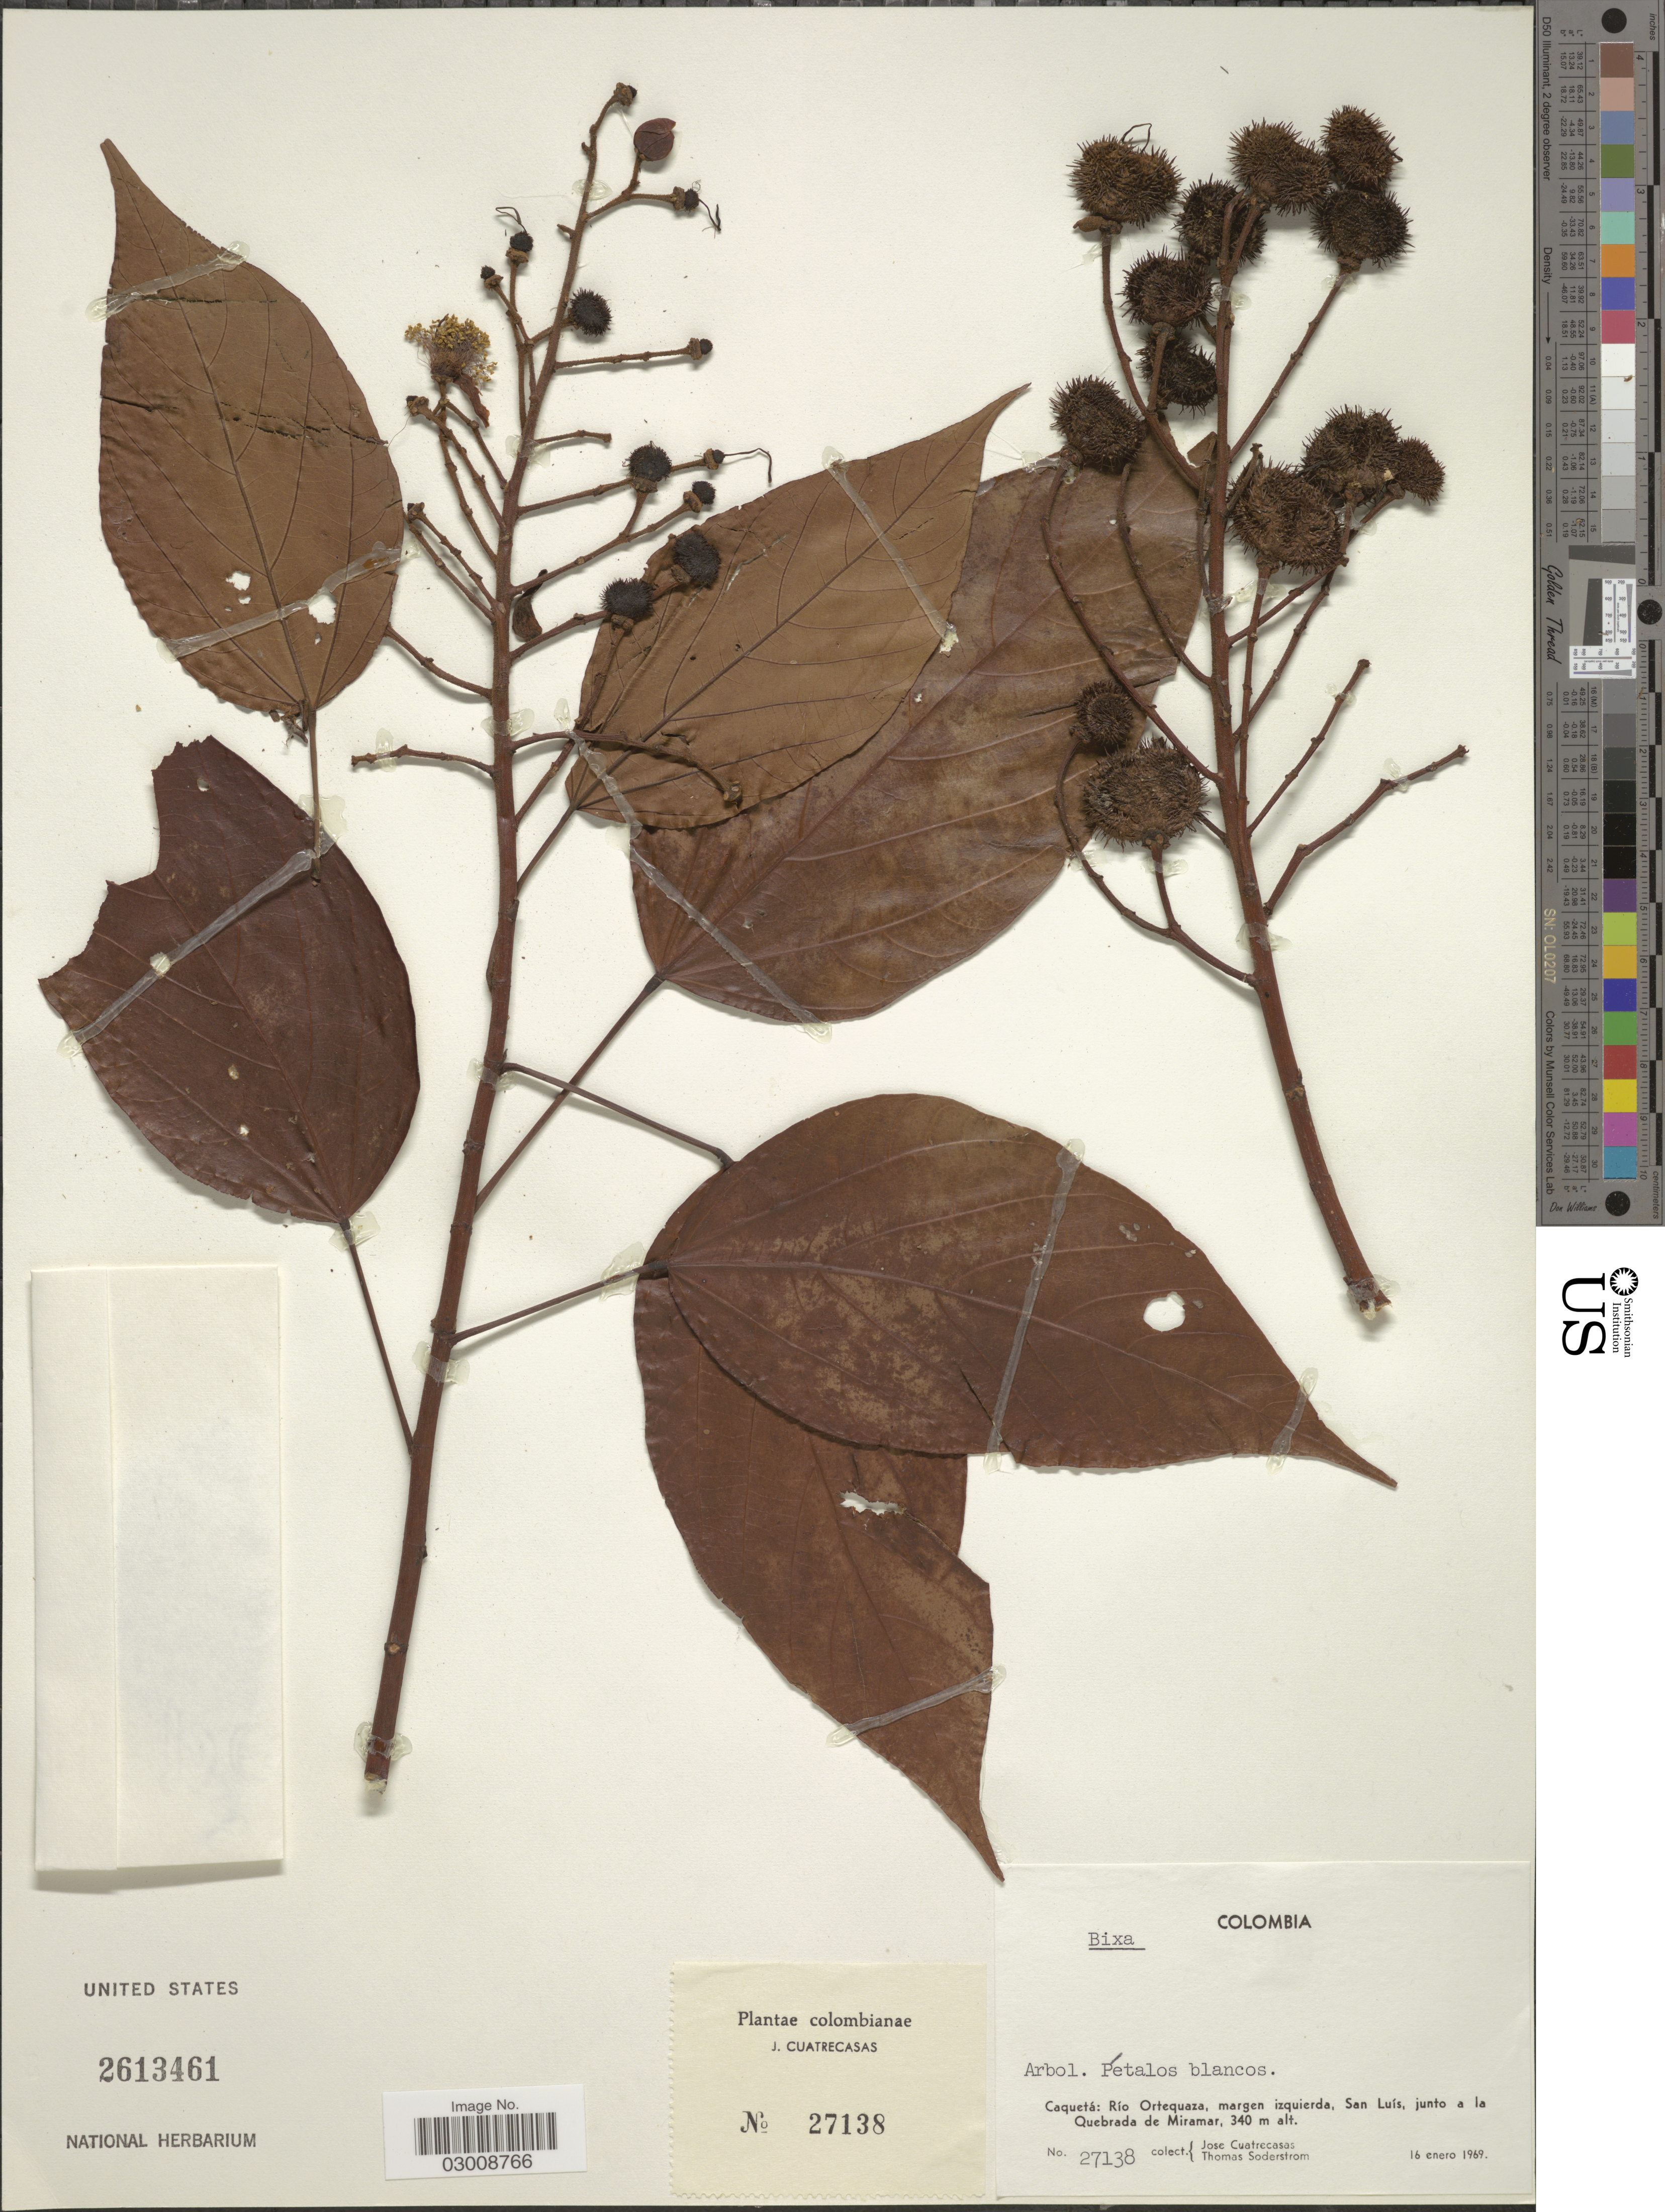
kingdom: Plantae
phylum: Tracheophyta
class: Magnoliopsida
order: Malvales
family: Bixaceae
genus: Bixa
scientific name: Bixa sp.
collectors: J. Cuatrecasas & T. R. Soderstrom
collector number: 27138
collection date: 1969-01-16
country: Colombia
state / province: Caquetá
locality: Río Ortequaza, margen izquierda, San Luís, junto a la Quebrada de Miramar.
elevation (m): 340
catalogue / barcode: US 2613461